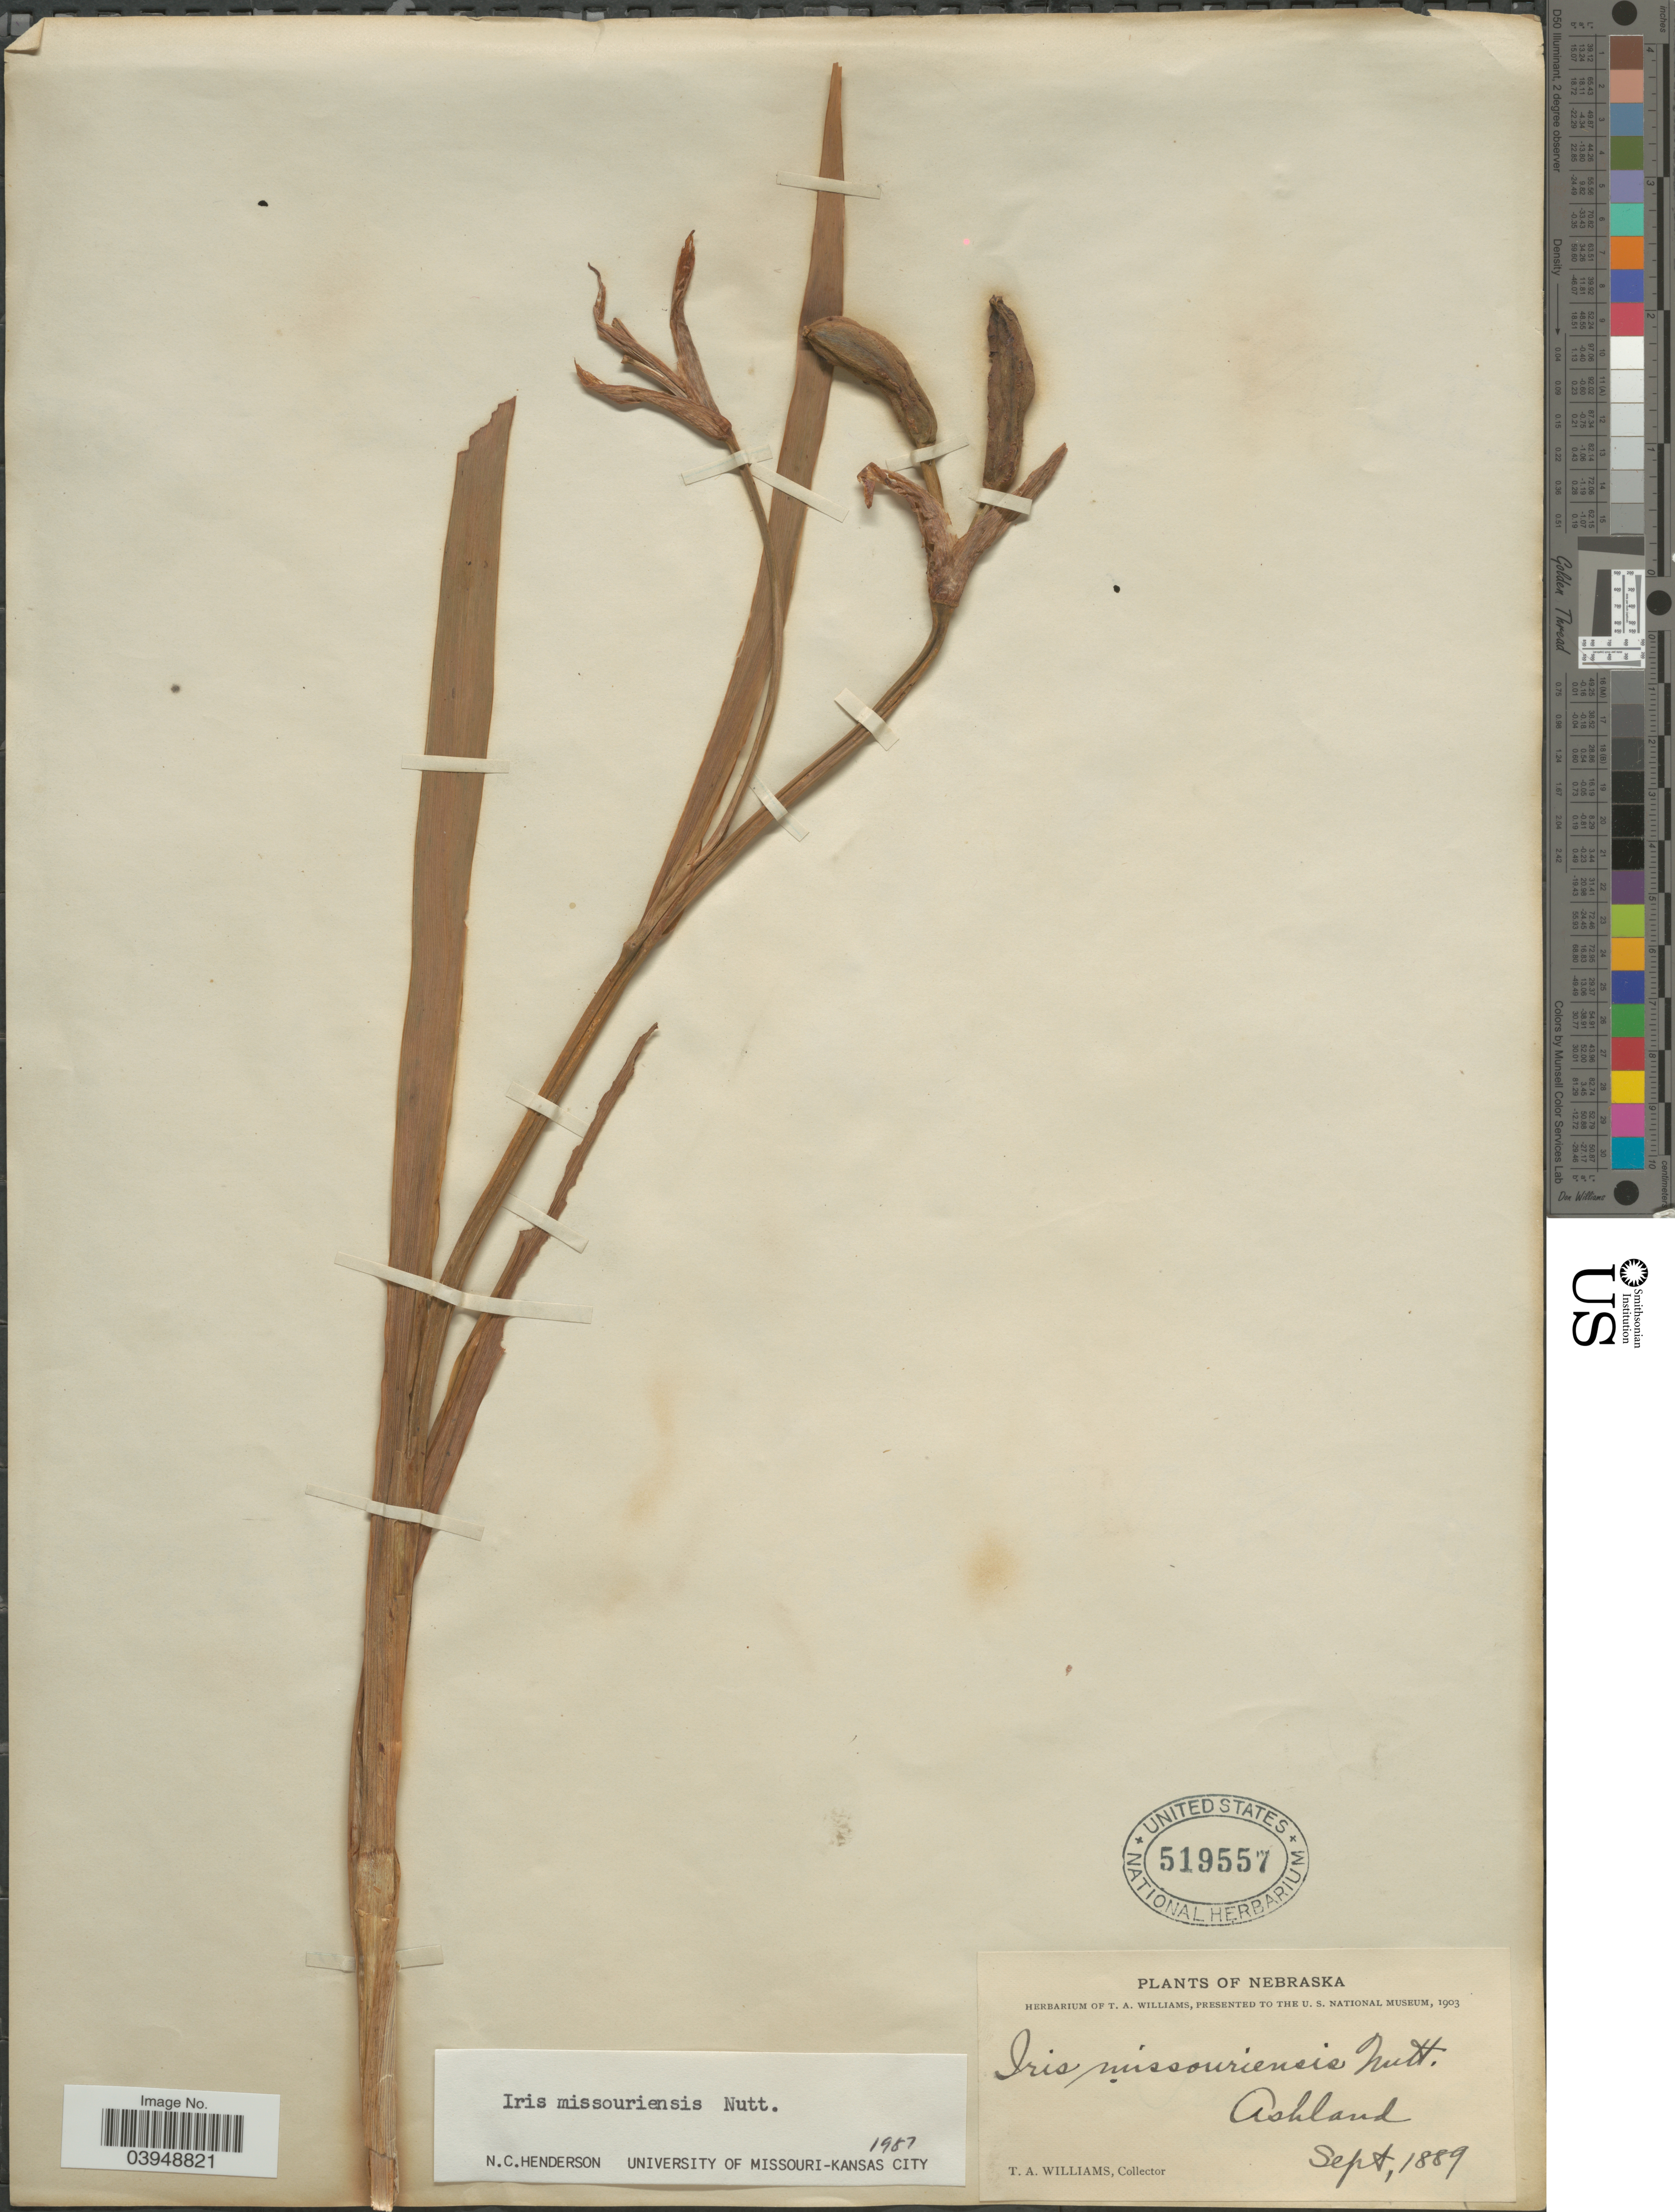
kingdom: Plantae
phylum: Tracheophyta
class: Liliopsida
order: Asparagales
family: Iridaceae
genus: Iris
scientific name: Iris missouriensis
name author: Nutt.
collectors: T. Williams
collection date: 1889-09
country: United States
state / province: Nebraska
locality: Ashland.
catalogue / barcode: US 519557